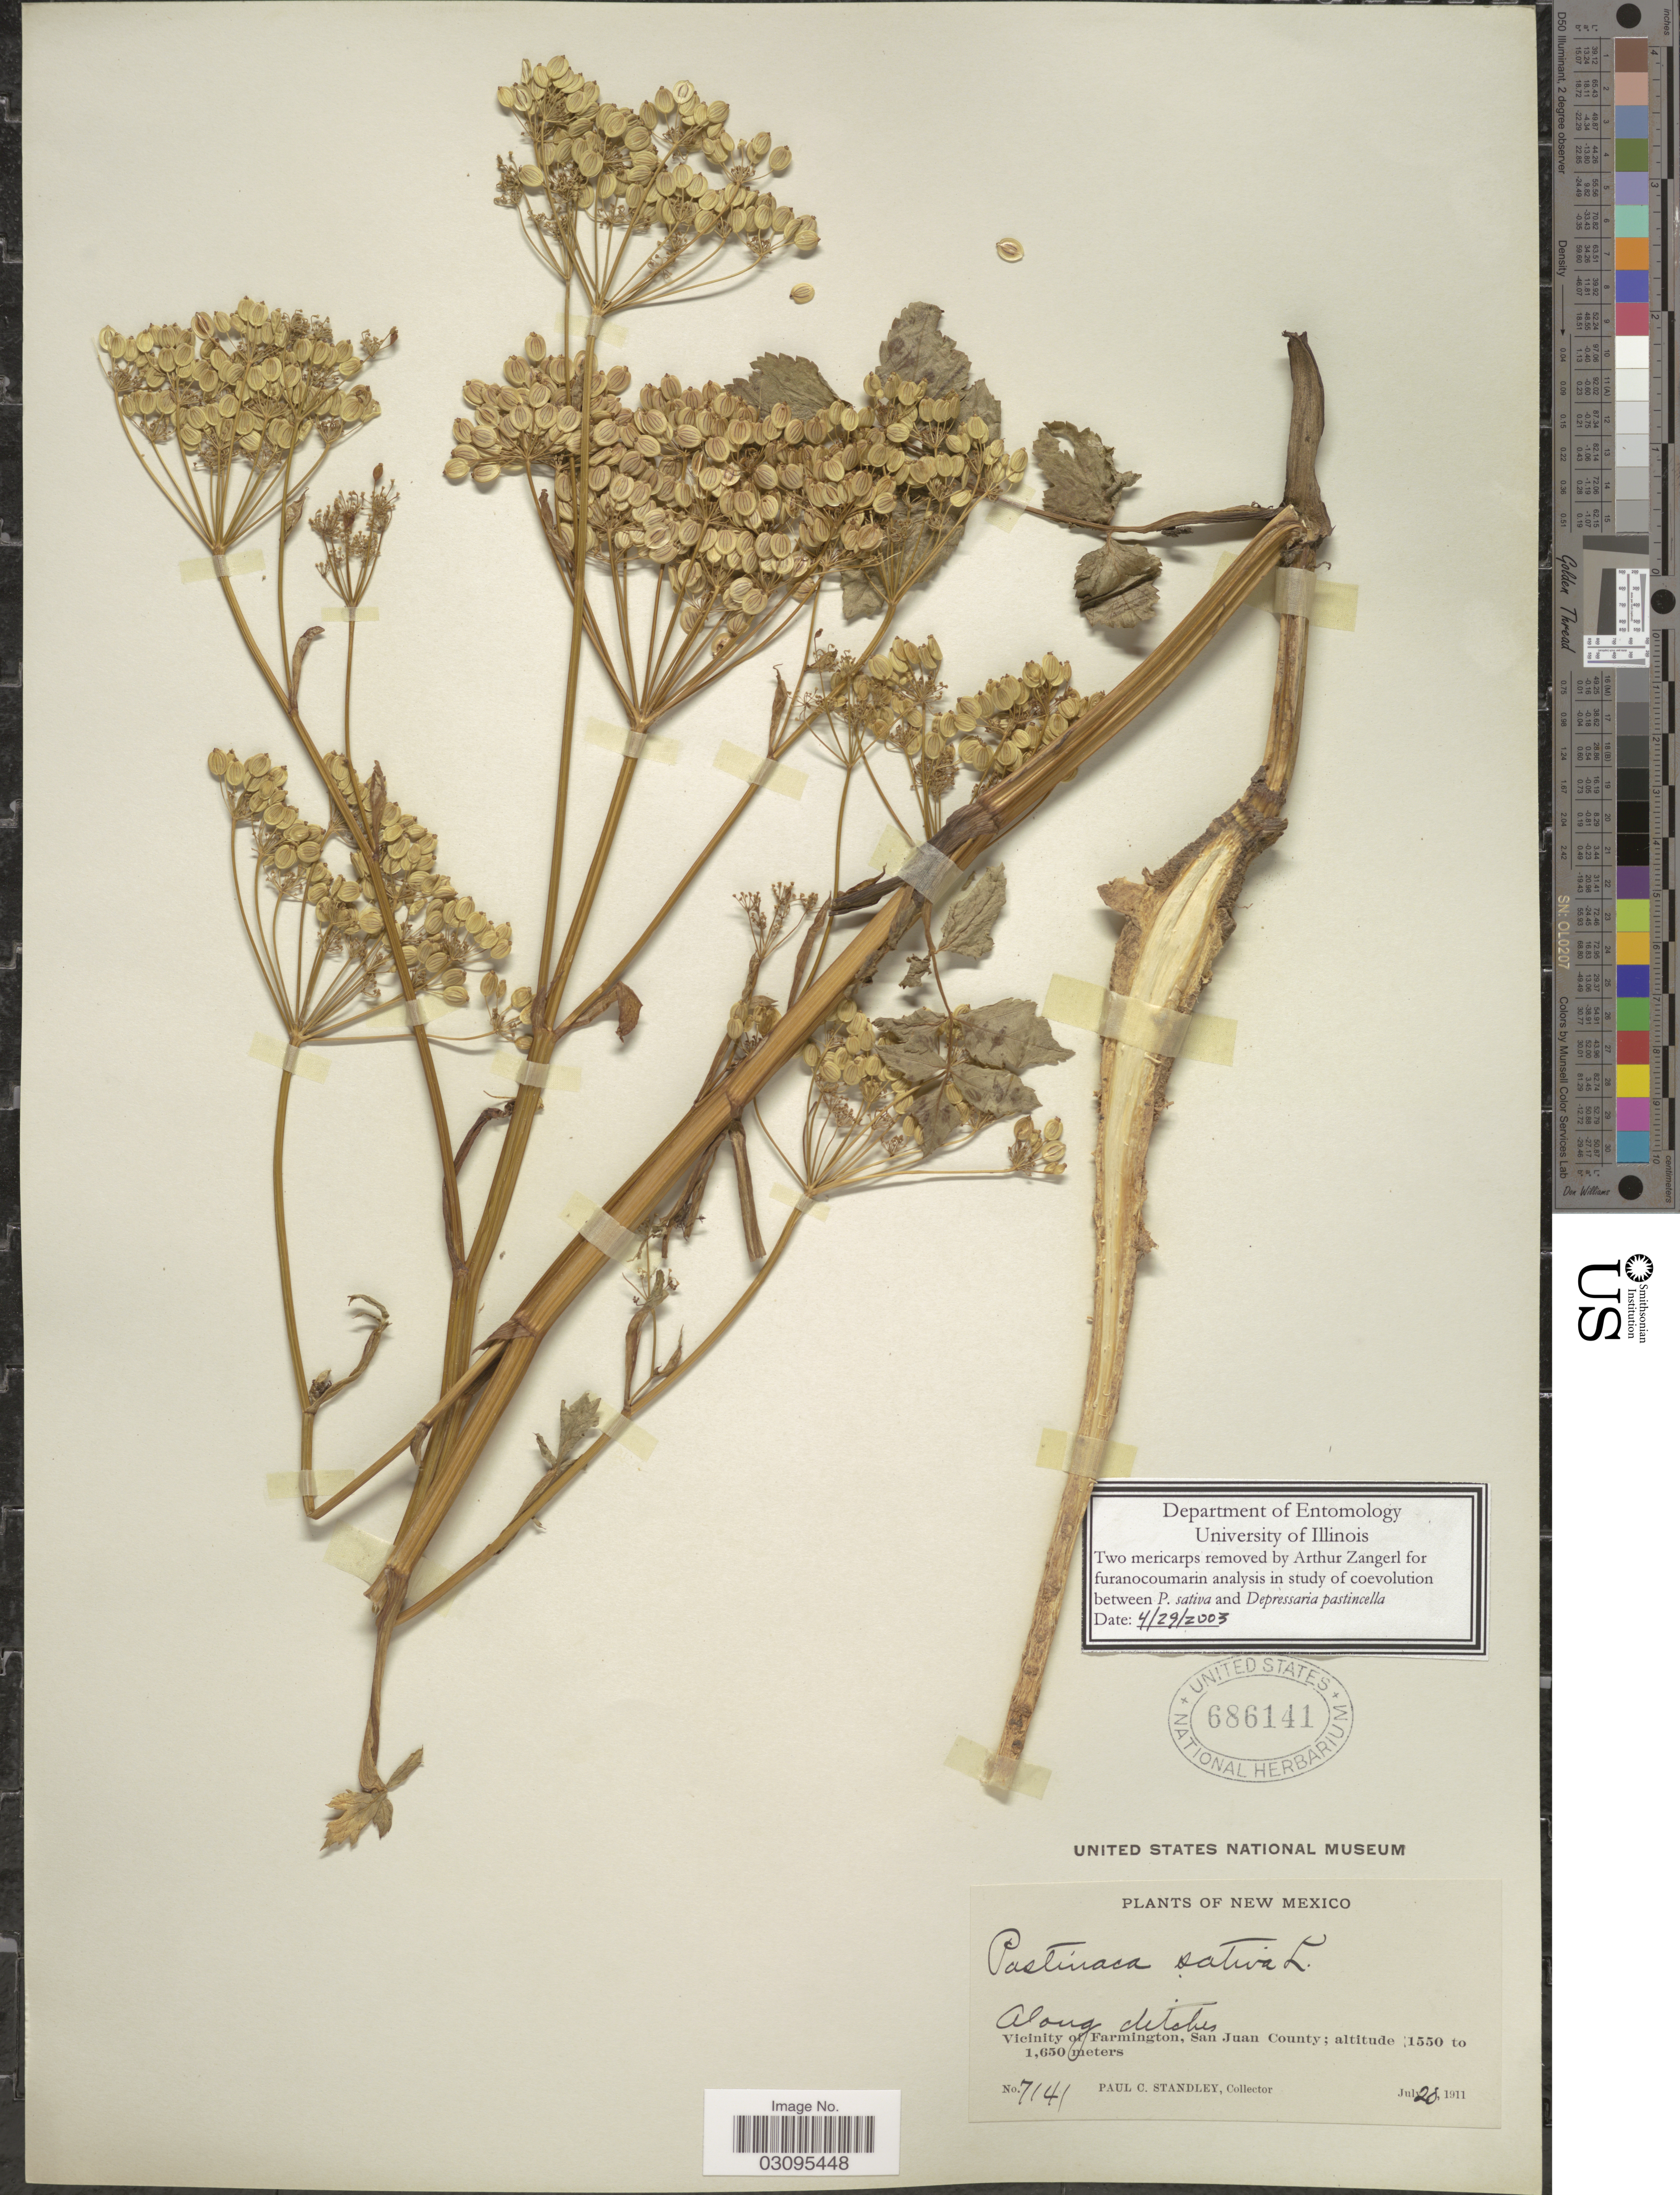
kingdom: Plantae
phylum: Tracheophyta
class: Magnoliopsida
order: Apiales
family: Apiaceae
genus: Pastinaca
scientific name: Pastinaca sativa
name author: L.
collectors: P. C. Standley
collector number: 7141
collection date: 1911-07-20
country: United States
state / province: New Mexico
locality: Vicinity of Farmington, San Juan County.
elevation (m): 1550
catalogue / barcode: US 686141